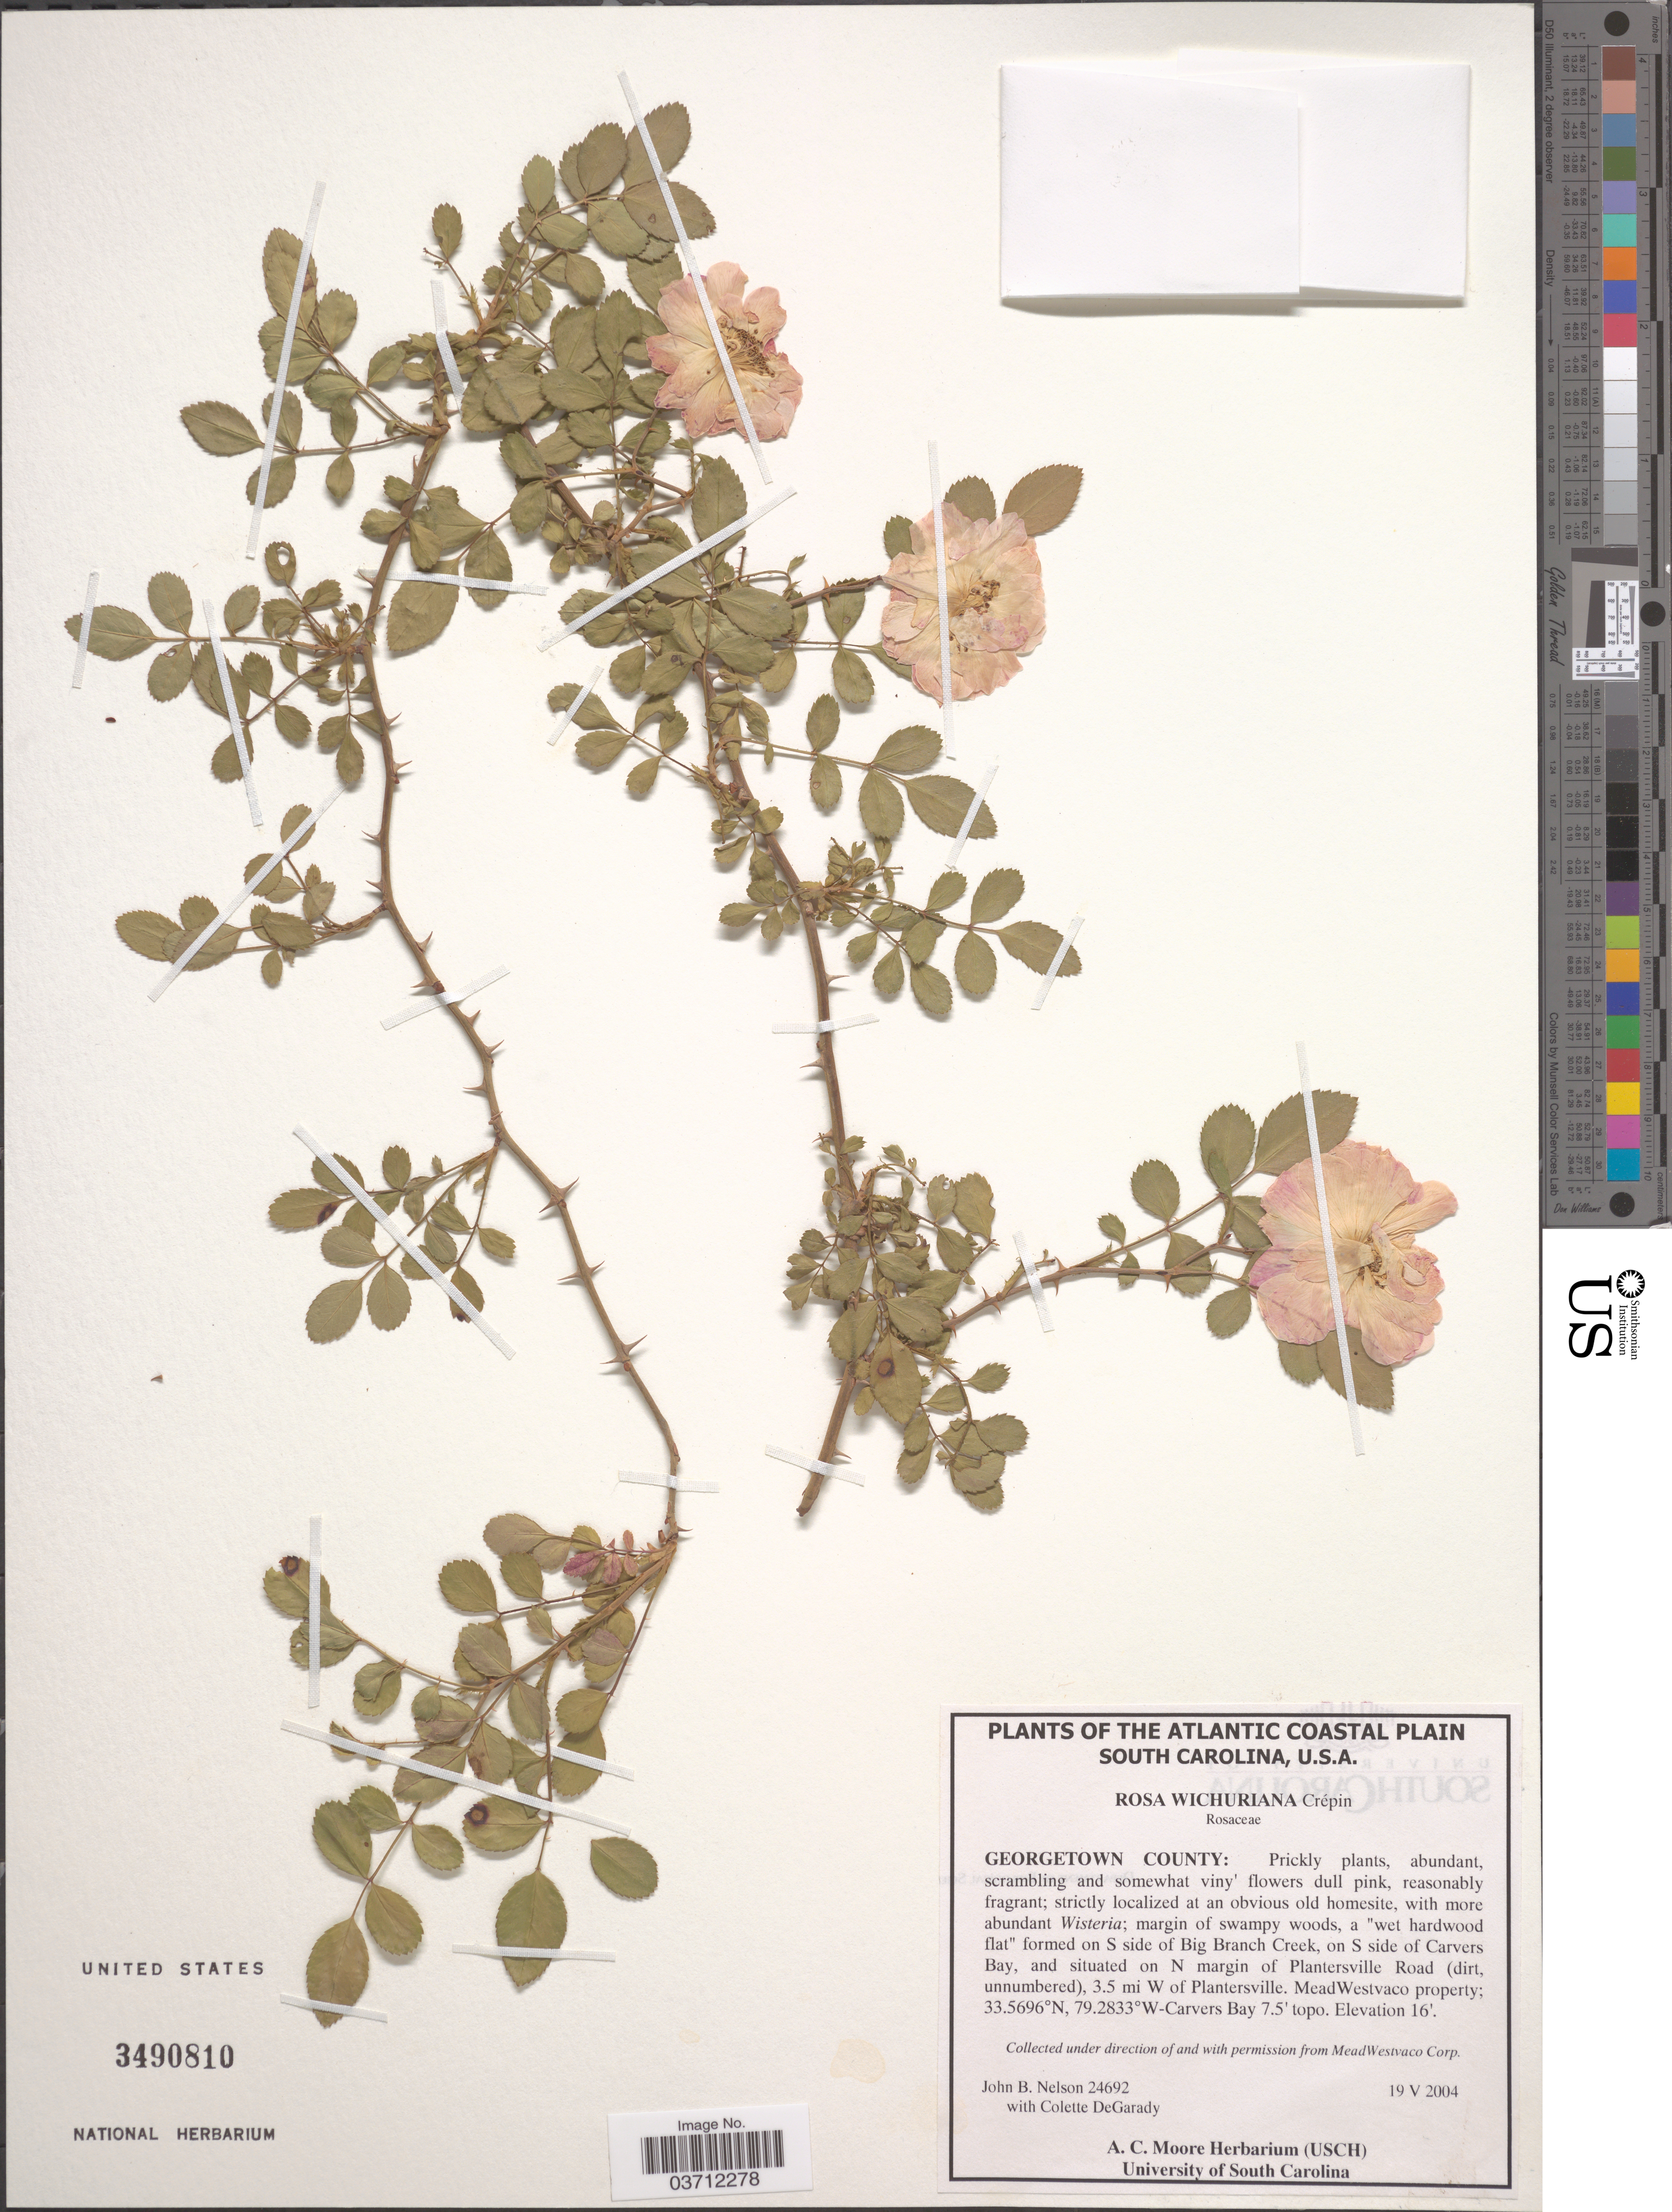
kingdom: Plantae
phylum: Tracheophyta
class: Magnoliopsida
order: Rosales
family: Rosaceae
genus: Rosa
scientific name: Rosa wichuraiana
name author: Crepin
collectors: J. B. Nelson & C. DeGarady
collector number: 24692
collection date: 2004-05-19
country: United States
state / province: South Carolina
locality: Atlantic Coastal Plain. Georgetown County: On S side of Big Branch Creek, on S side of Carvers Bay, and situated on N margin of Plantersville Road (dirt, unnumbered), 3.5 mi W of Plantersville. MeadWestvaco property. Carvers Bay 7.5' topo.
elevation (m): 5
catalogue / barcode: US 3490810